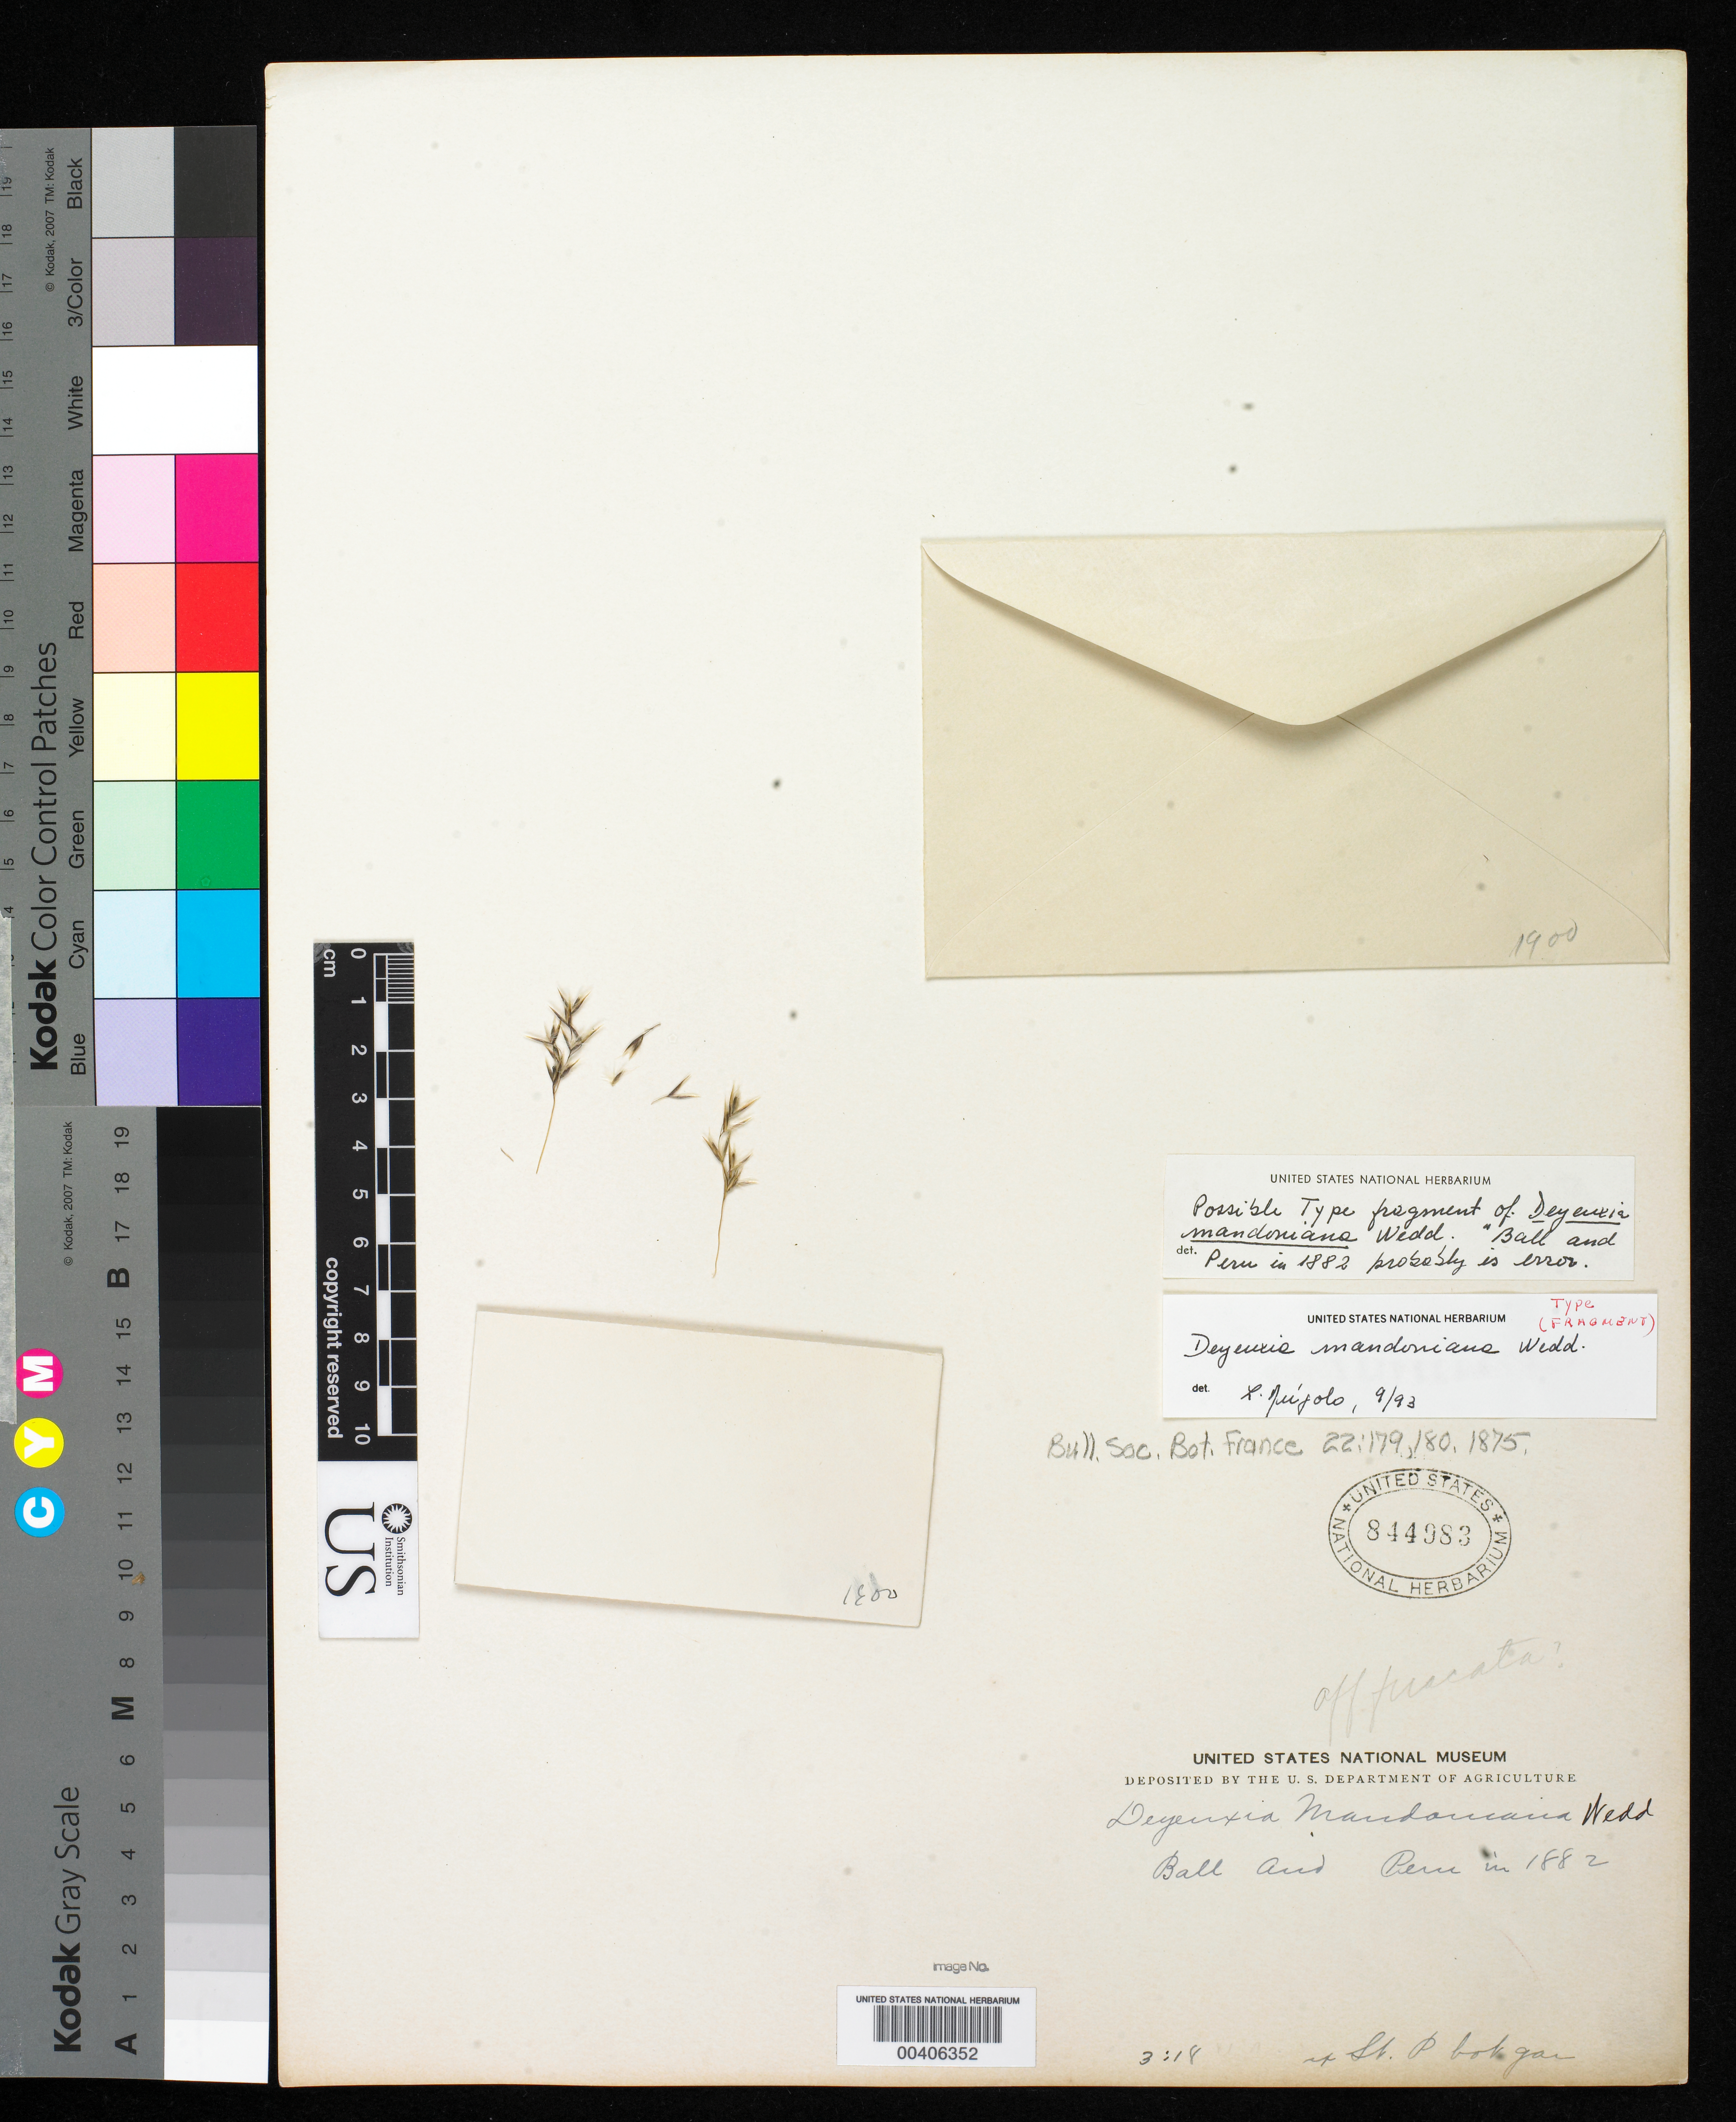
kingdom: Plantae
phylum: Tracheophyta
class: Liliopsida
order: Poales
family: Poaceae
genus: Deyeuxia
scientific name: Deyeuxia mandoniana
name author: Wedd.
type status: Type Fragment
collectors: -- Ball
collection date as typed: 1882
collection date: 1882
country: Peru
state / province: San Martín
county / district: Mariscal Cáceres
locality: Rio Huallaga, margen Derecha del; Balsa Probana; dtto. Tocache Nuevo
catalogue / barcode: US 844983